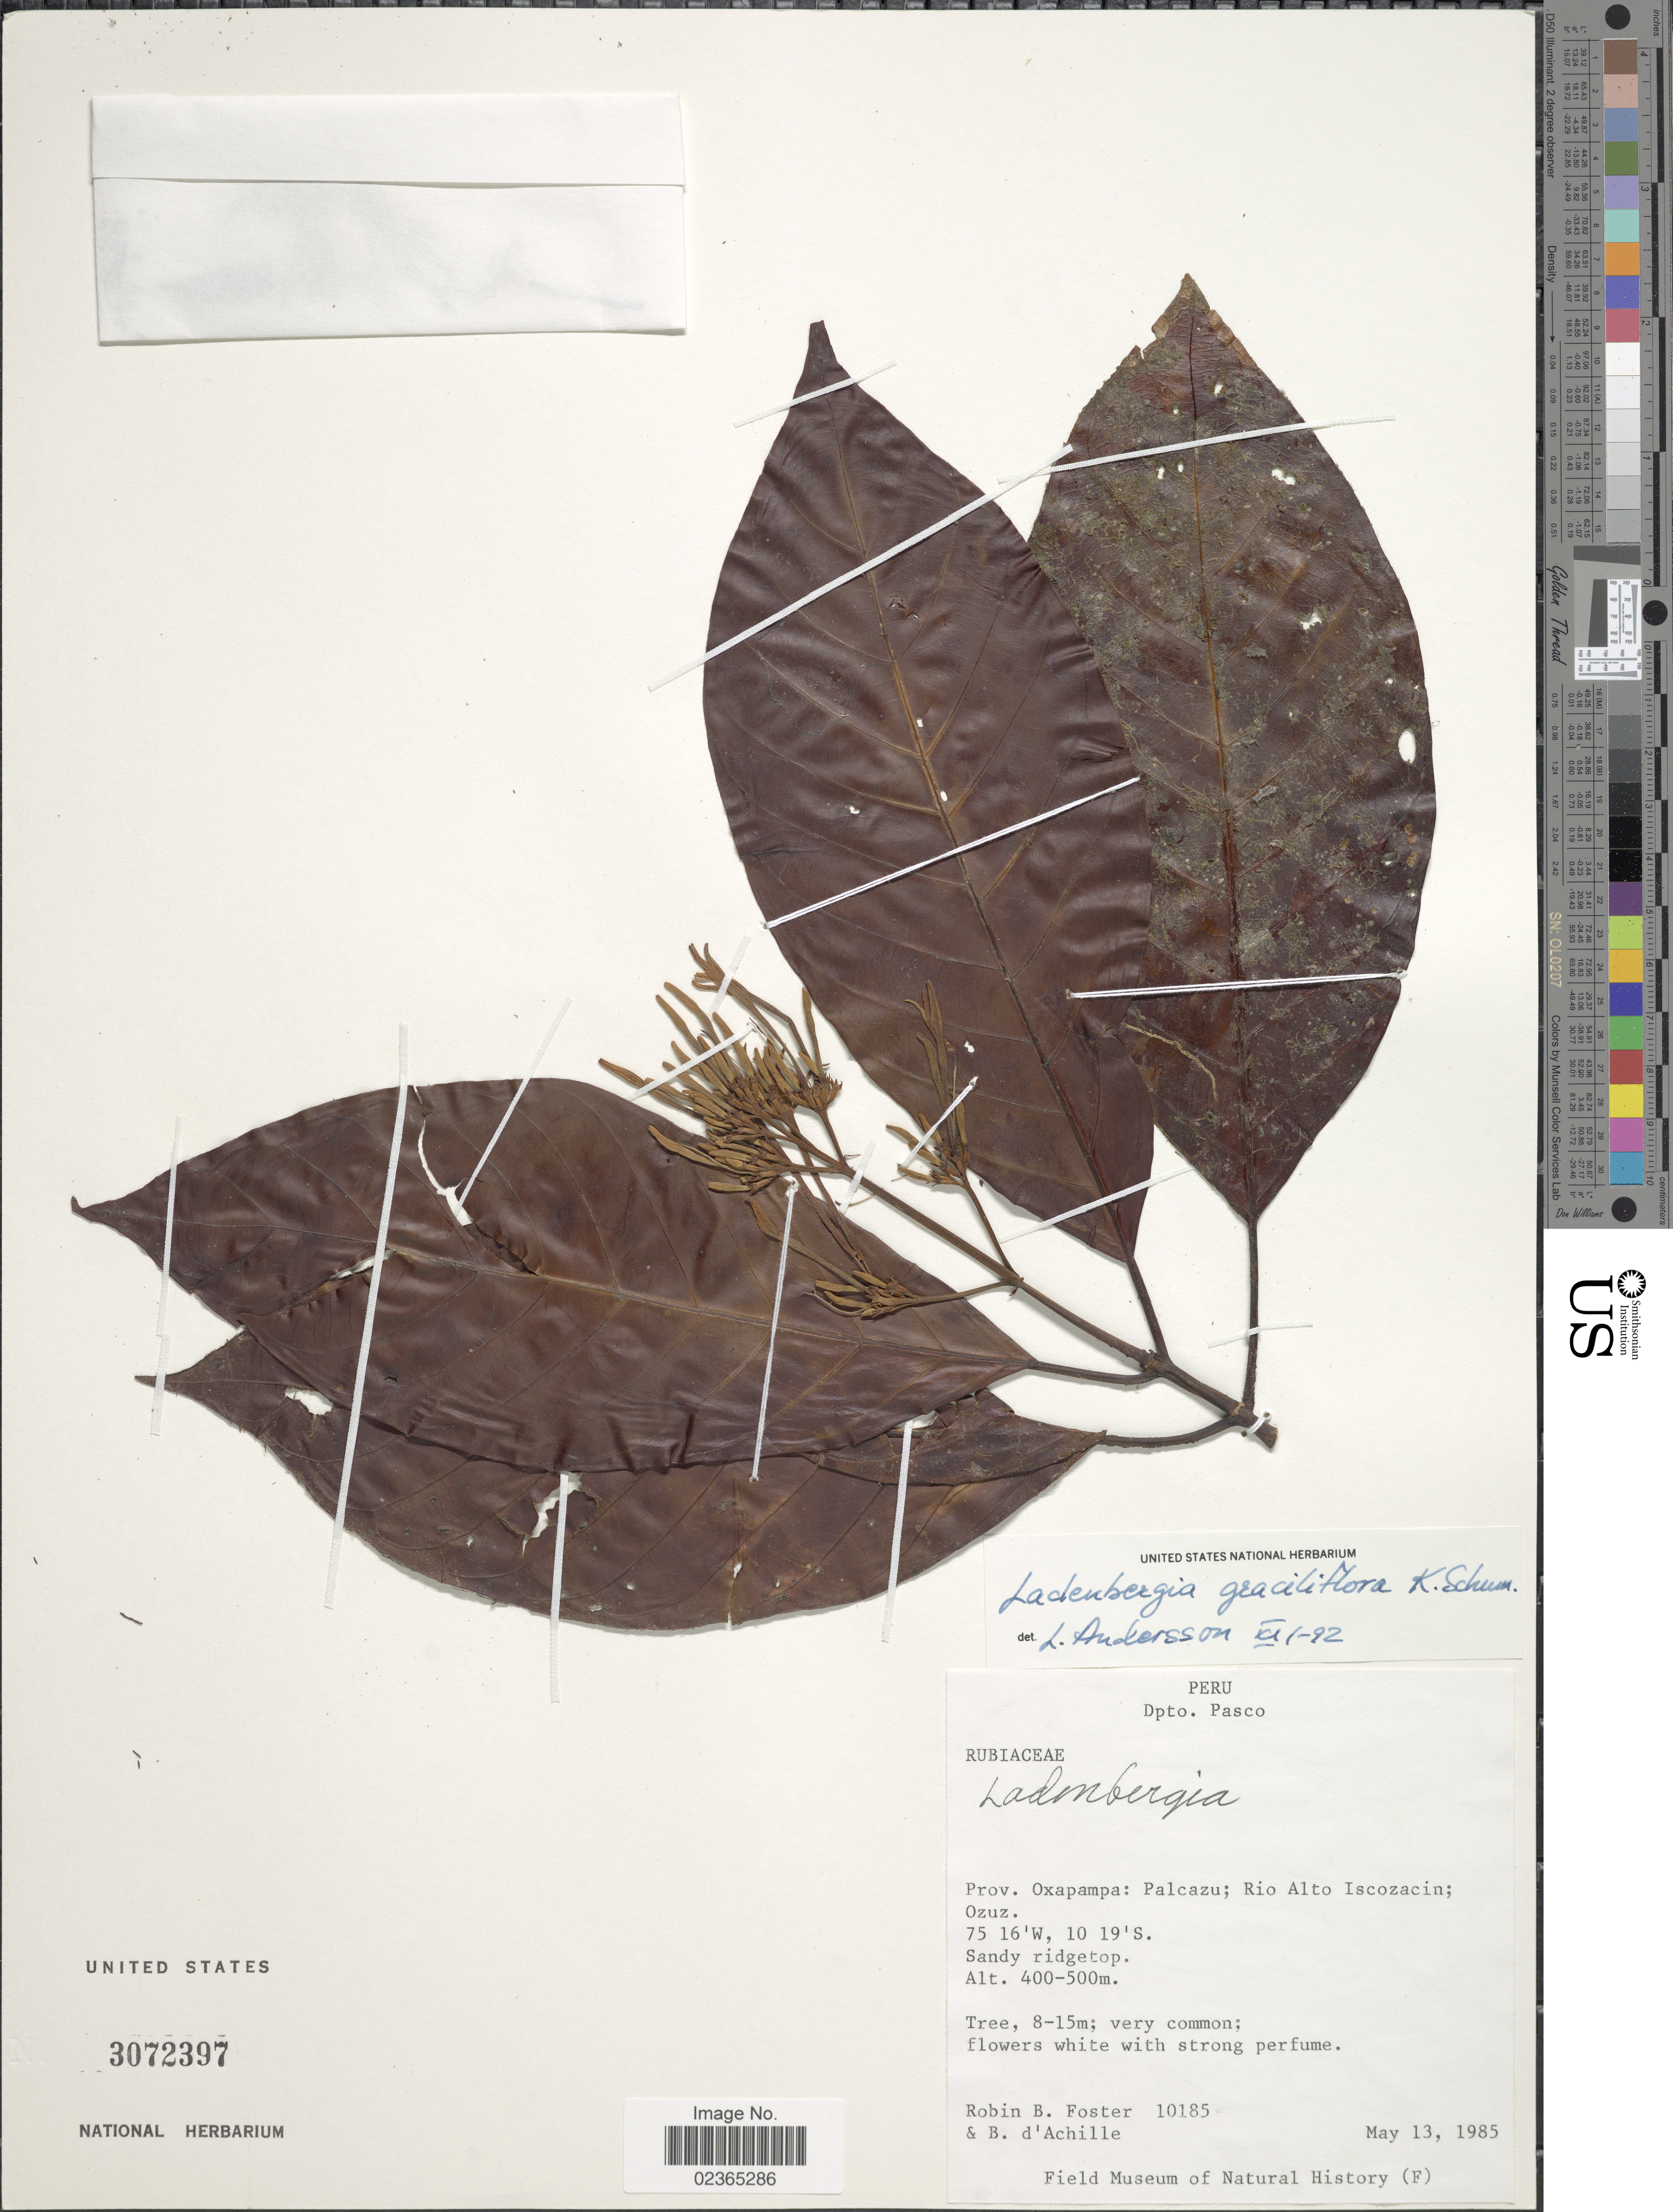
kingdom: Plantae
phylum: Tracheophyta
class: Magnoliopsida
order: Gentianales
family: Rubiaceae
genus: Ladenbergia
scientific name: Ladenbergia graciliflora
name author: K. Schum.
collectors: R. B. Foster & B. d'Achille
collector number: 10185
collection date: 1985-05-13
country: Peru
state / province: Pasco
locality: Prov. Oxapampa: Palcazu; Rio Alto Iscozacin; Ozuz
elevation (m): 400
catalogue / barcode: US 3072397